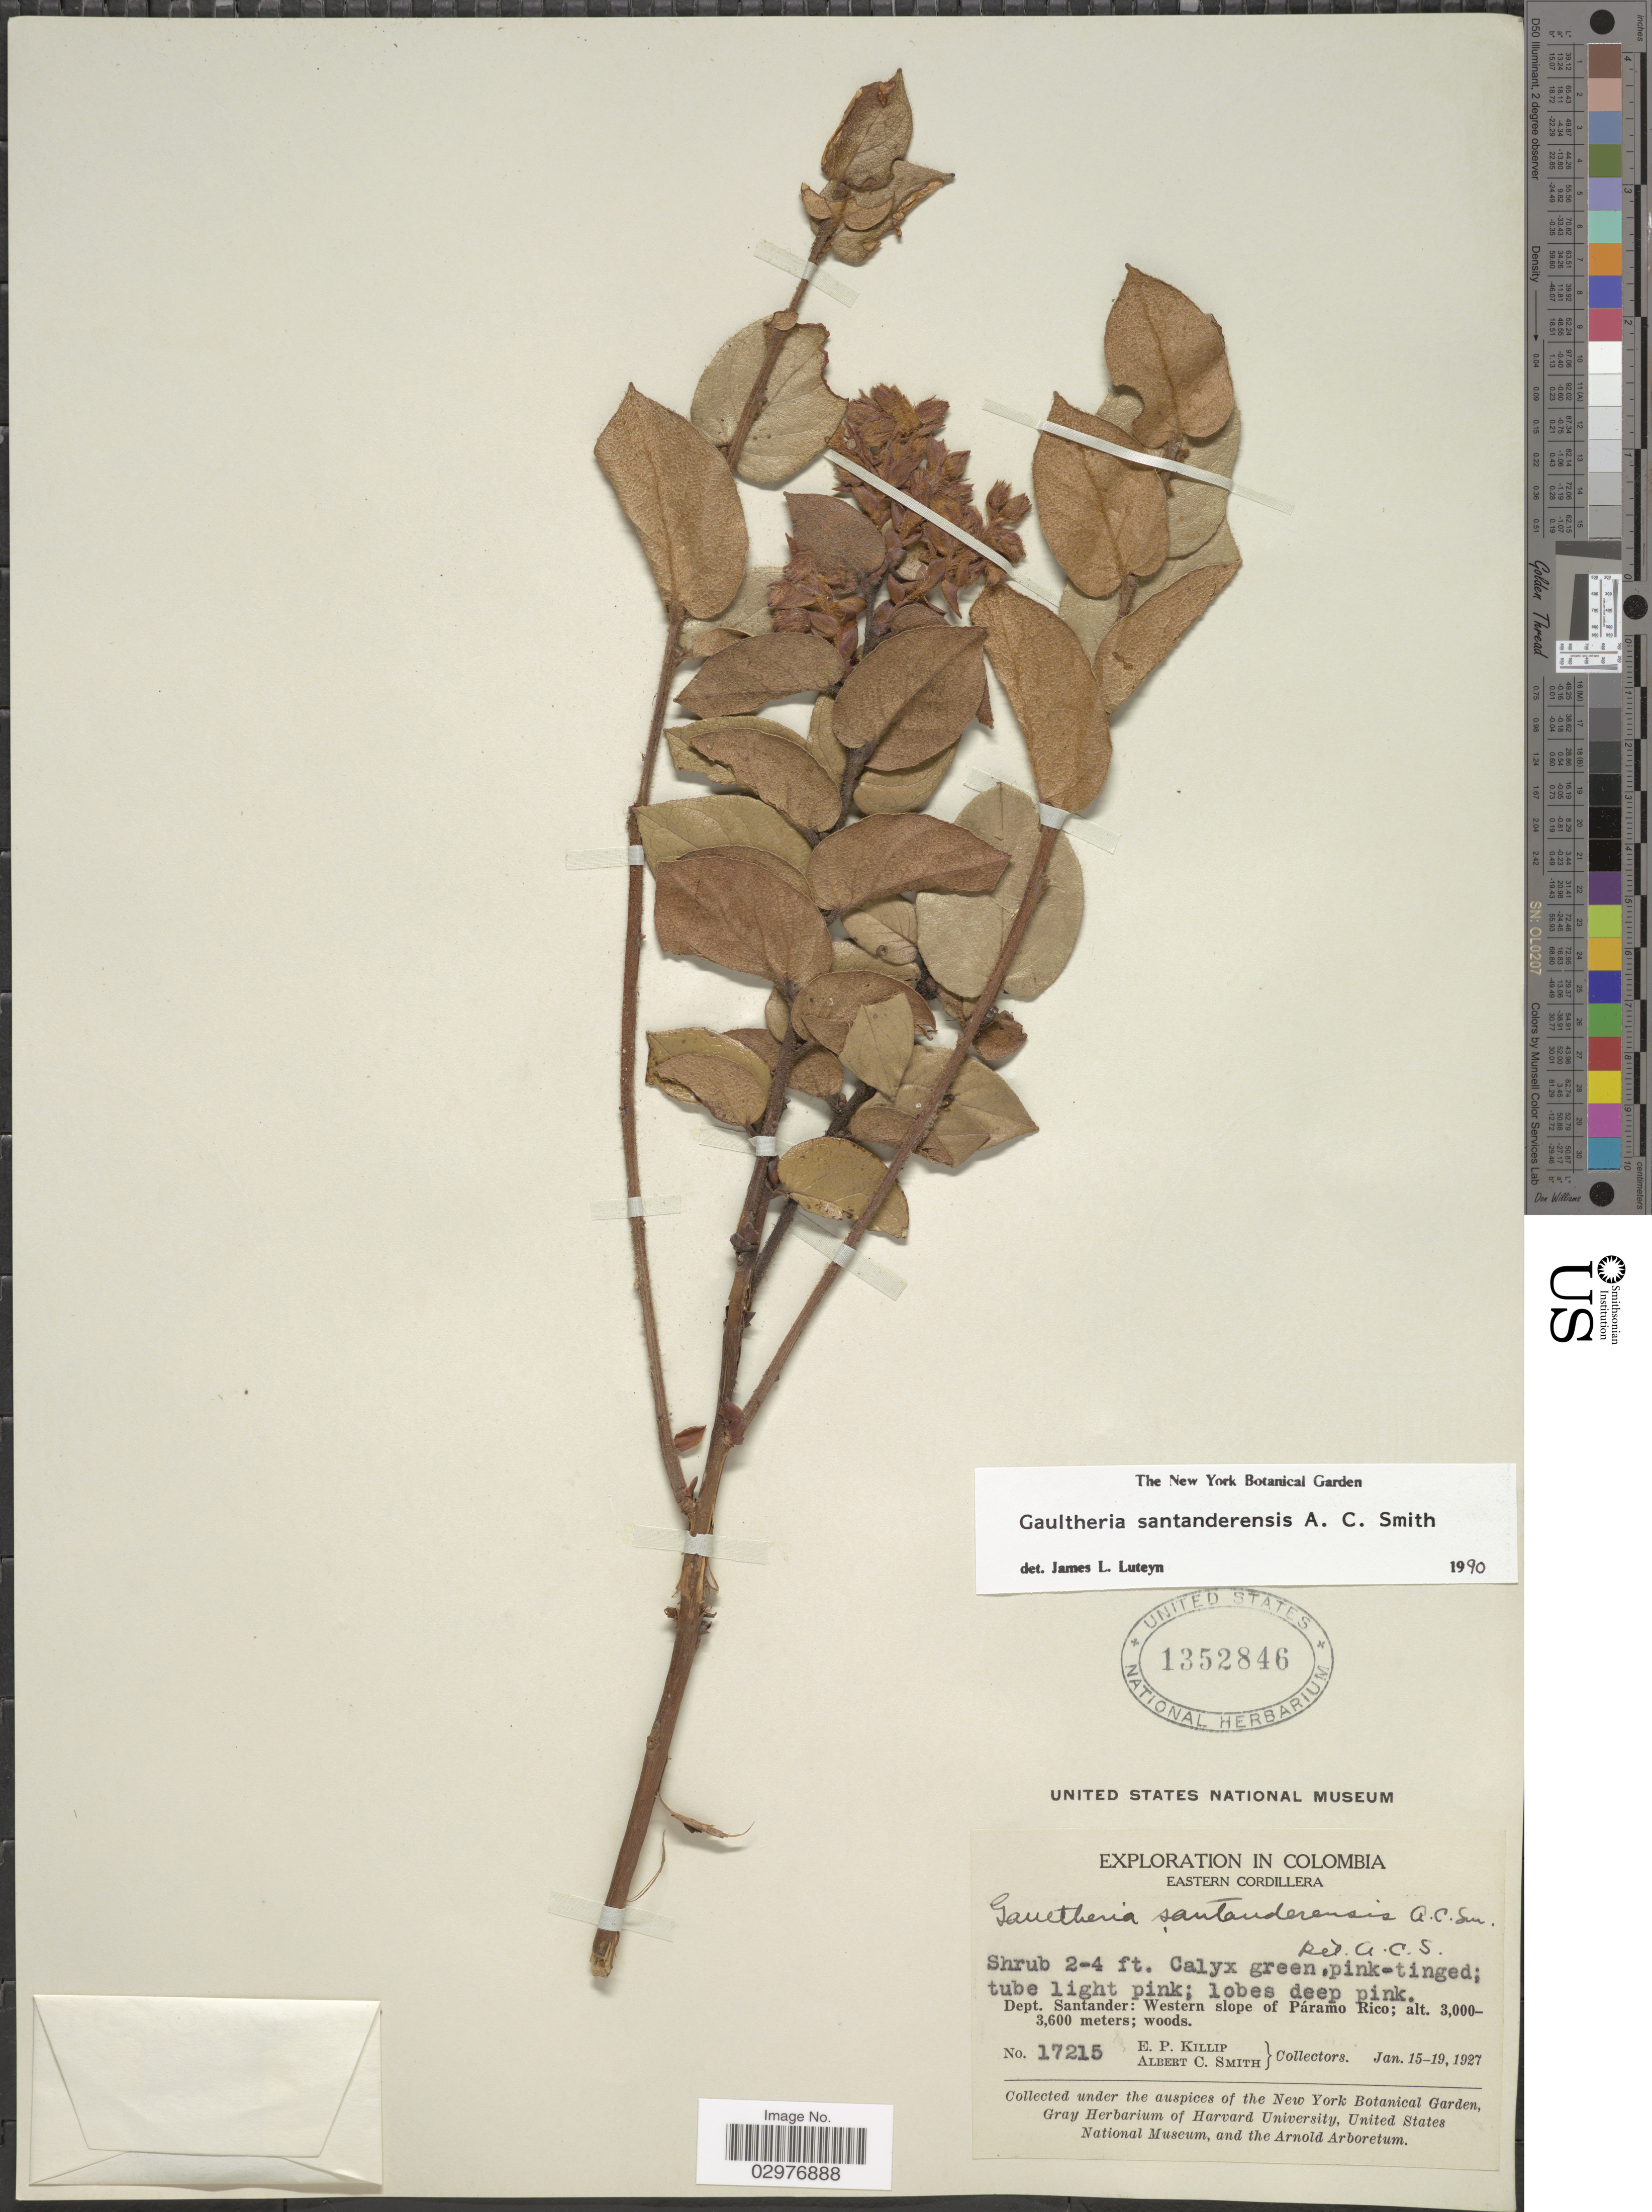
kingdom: Plantae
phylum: Tracheophyta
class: Magnoliopsida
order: Ericales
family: Ericaceae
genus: Gaultheria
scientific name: Gaultheria santanderensis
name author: A.C. Sm.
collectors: E. P. Killip & A. C. Smith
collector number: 17215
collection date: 1927-01-15/1927-01-19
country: Colombia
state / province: Santander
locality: Eastern Cordillera. Dept. Santander: Western slope of Páramo Rico.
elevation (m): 3000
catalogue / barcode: US 1352846